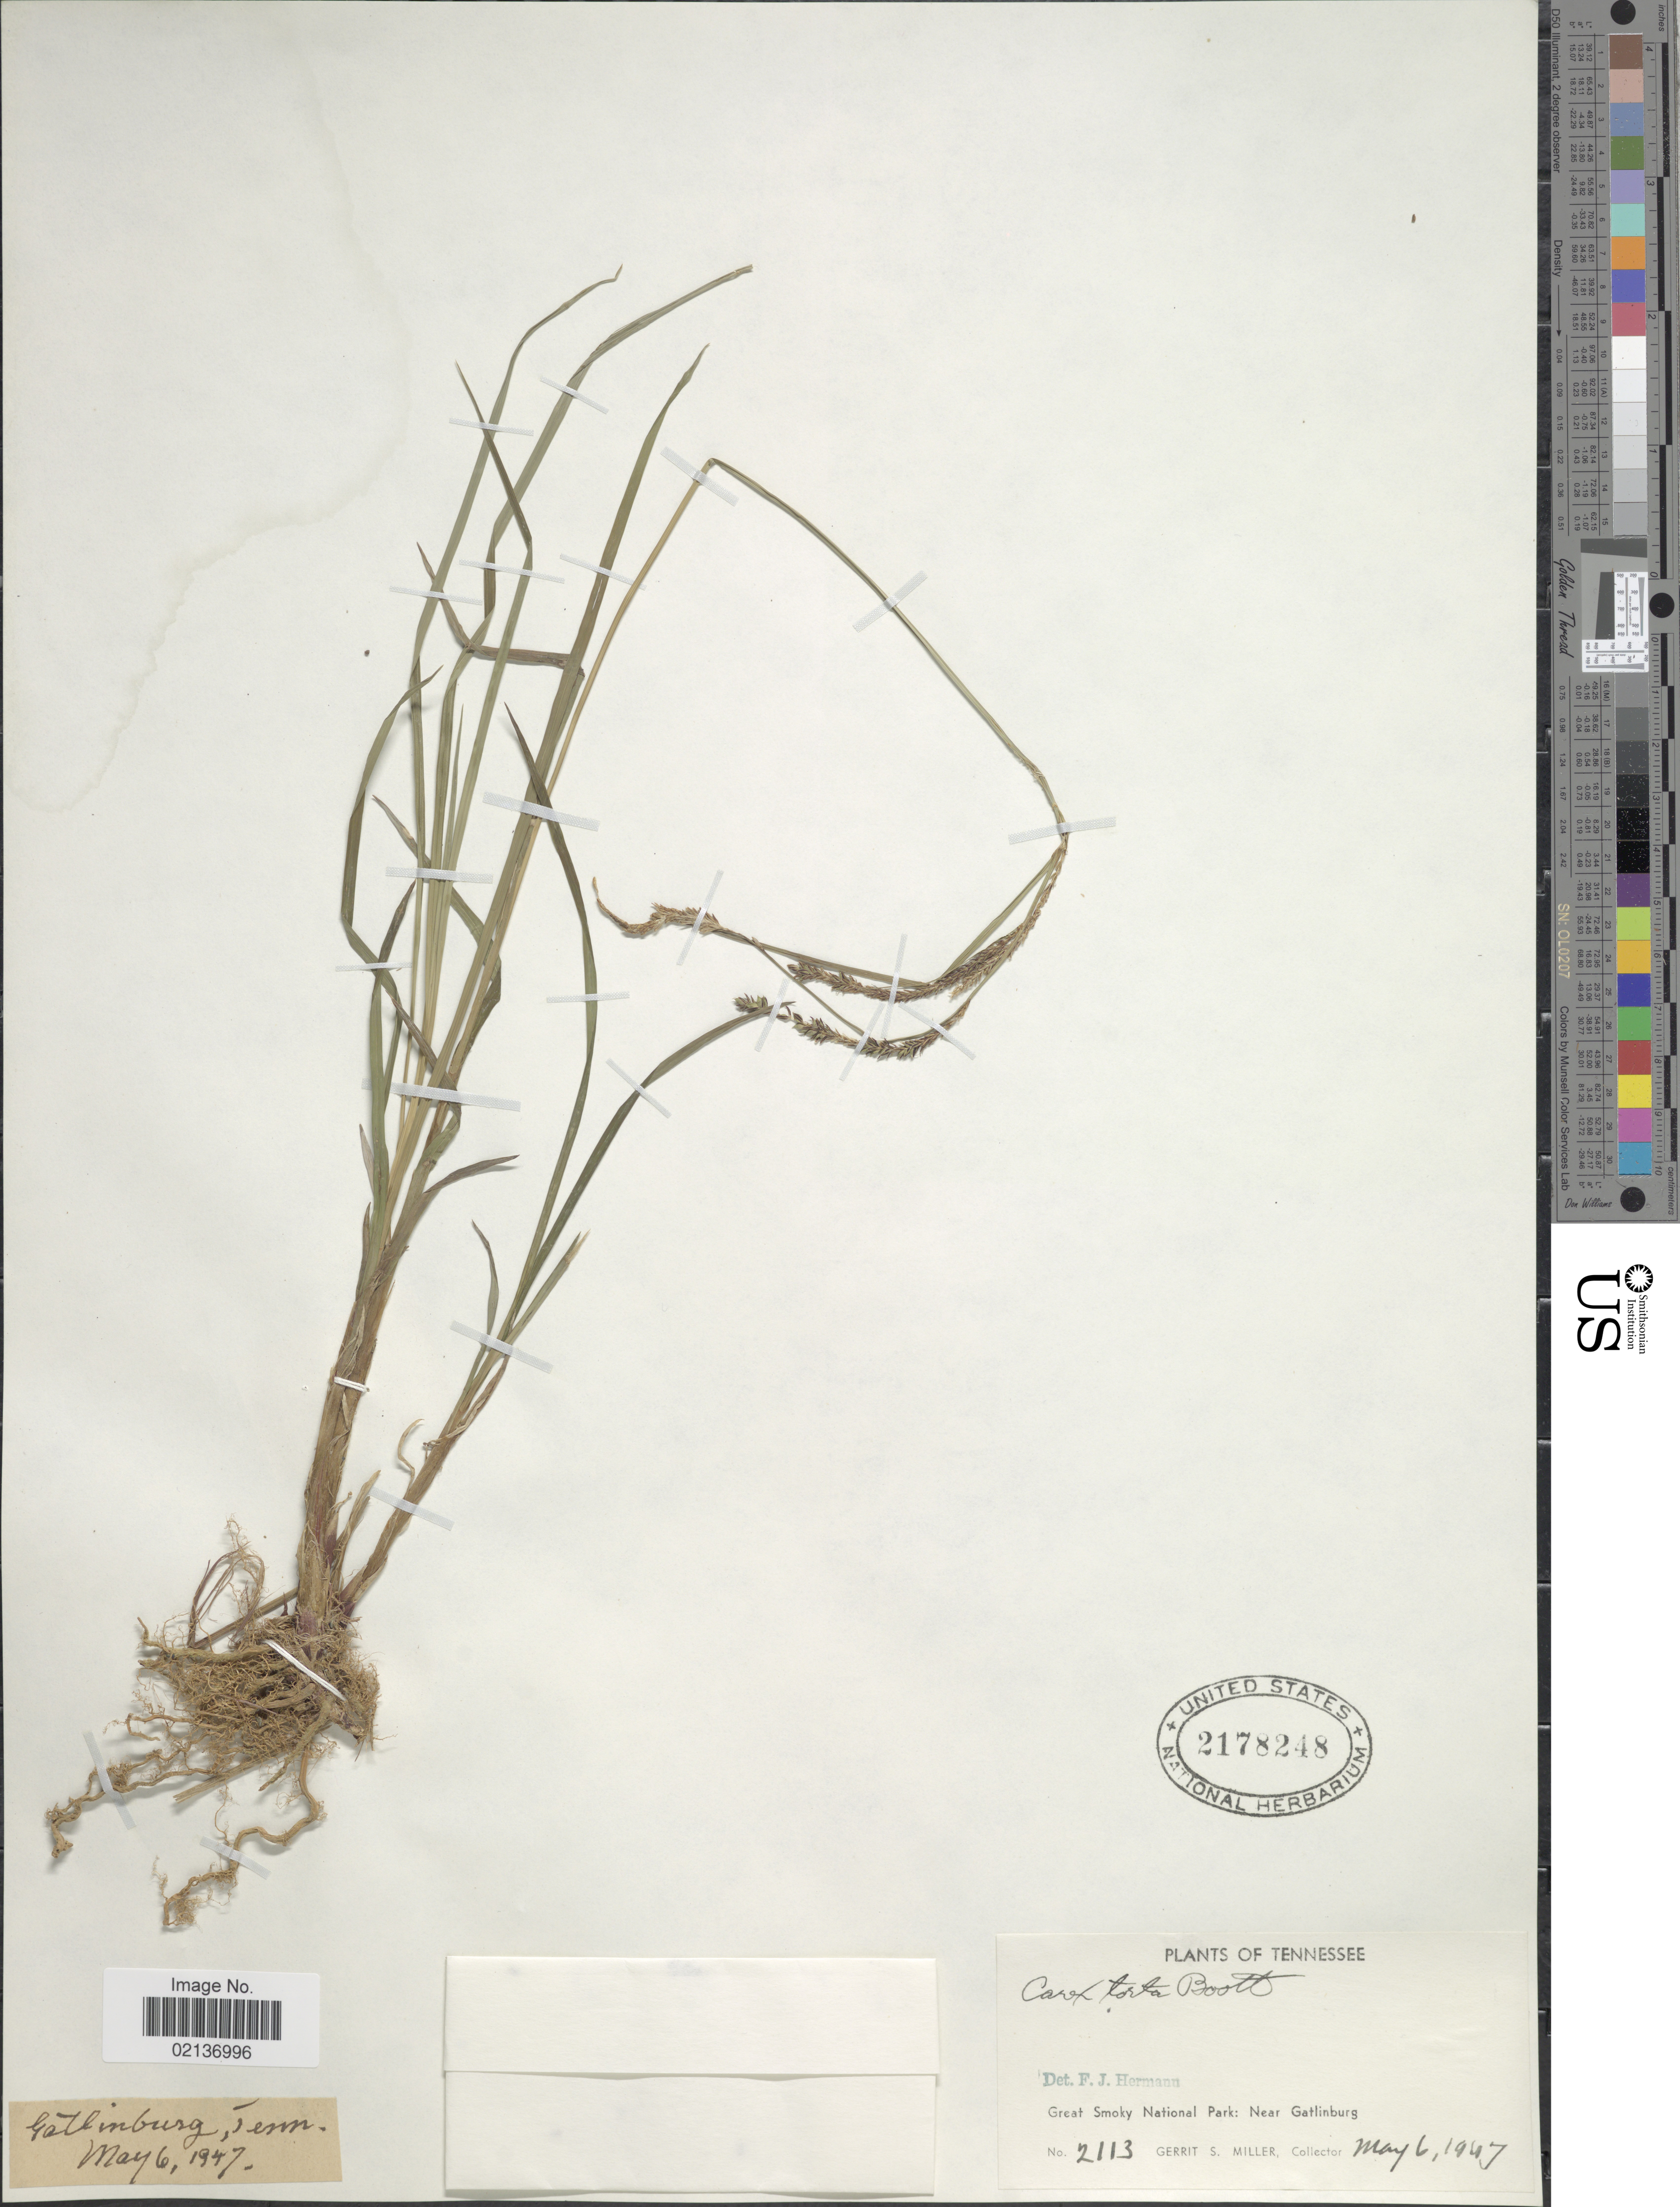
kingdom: Plantae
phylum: Tracheophyta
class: Liliopsida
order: Poales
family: Cyperaceae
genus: Carex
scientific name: Carex torta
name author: Boott ex Tuck.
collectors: G. S. Miller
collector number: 2113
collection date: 1947-05-06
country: United States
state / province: Tennessee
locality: Great Smoky National Park, near Gatlinburg, Tenn.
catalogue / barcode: US 2178248